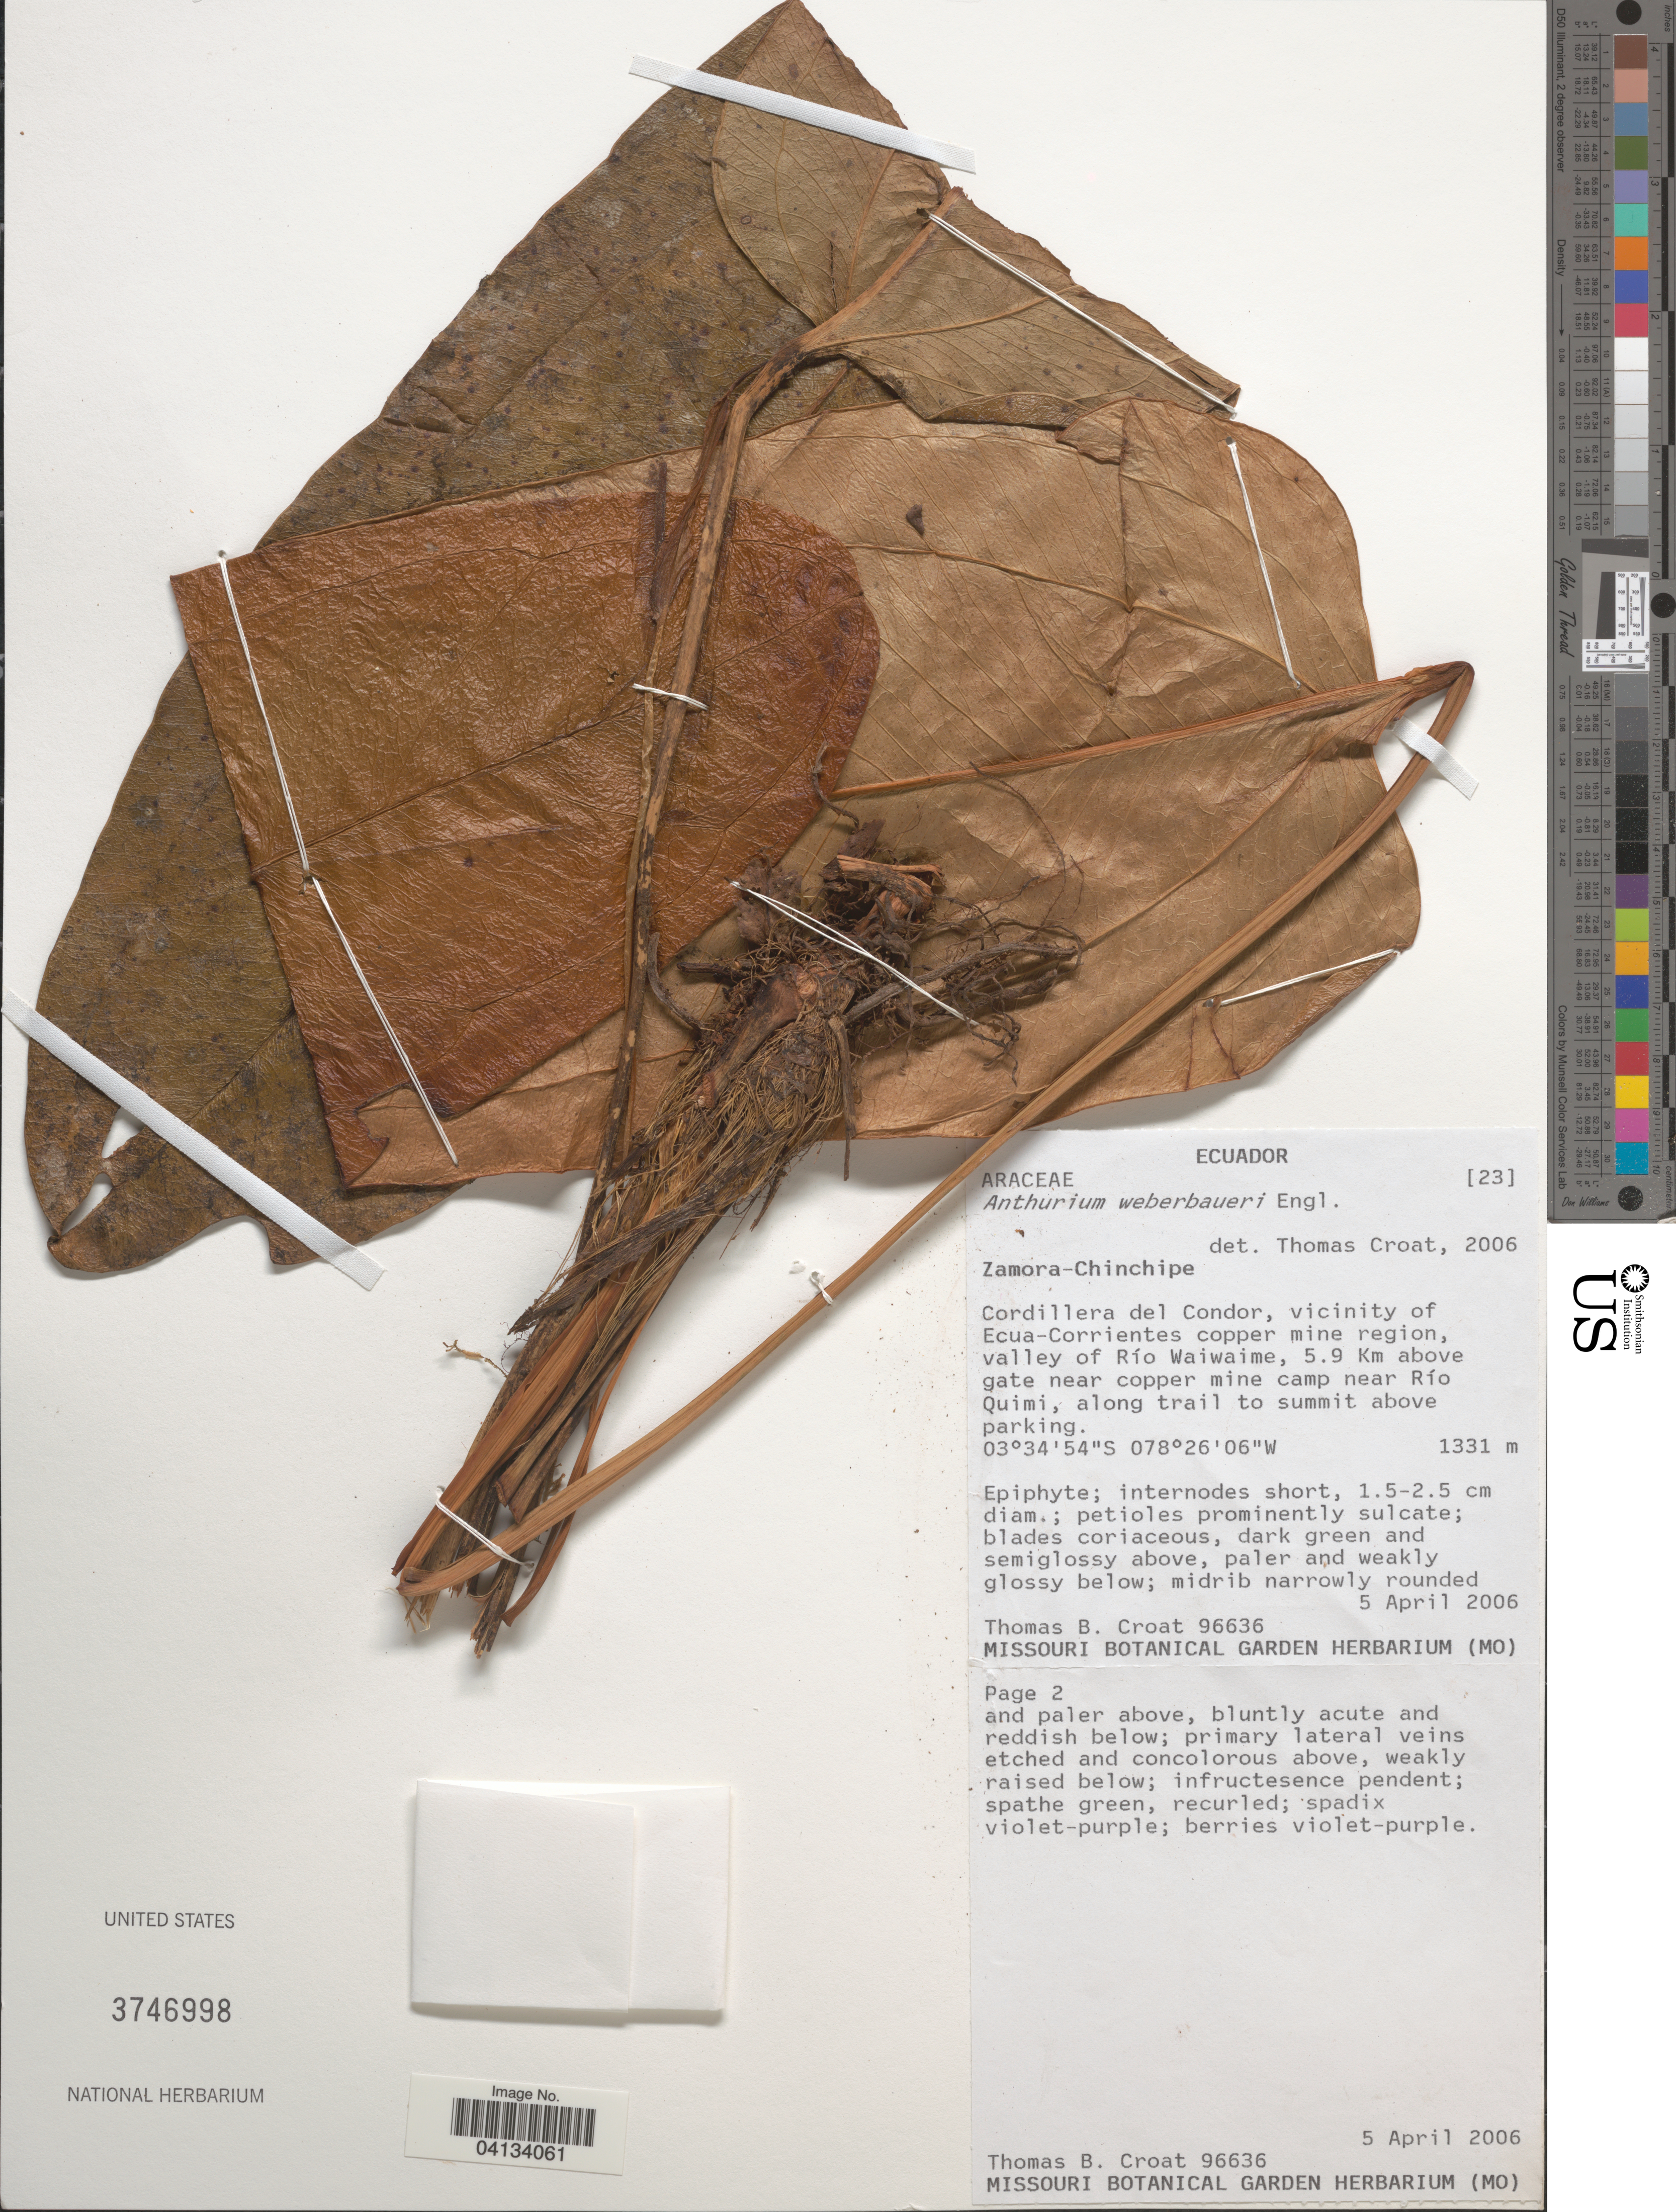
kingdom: Plantae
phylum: Tracheophyta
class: Liliopsida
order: Alismatales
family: Araceae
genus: Anthurium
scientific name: Anthurium weberbaueri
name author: Engl.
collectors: T. B. Croat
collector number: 96636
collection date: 2006-04-05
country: Ecuador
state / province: Zamora-Chinchipe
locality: Cordillera del Condor, vicinity of Ecua-Corrientes copper mine region, valley of Río Waiwaime, 5.9 Km above gate near copper mine camp near Río Quimi, along trail to summit above parking.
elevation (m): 1331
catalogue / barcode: US 3746998